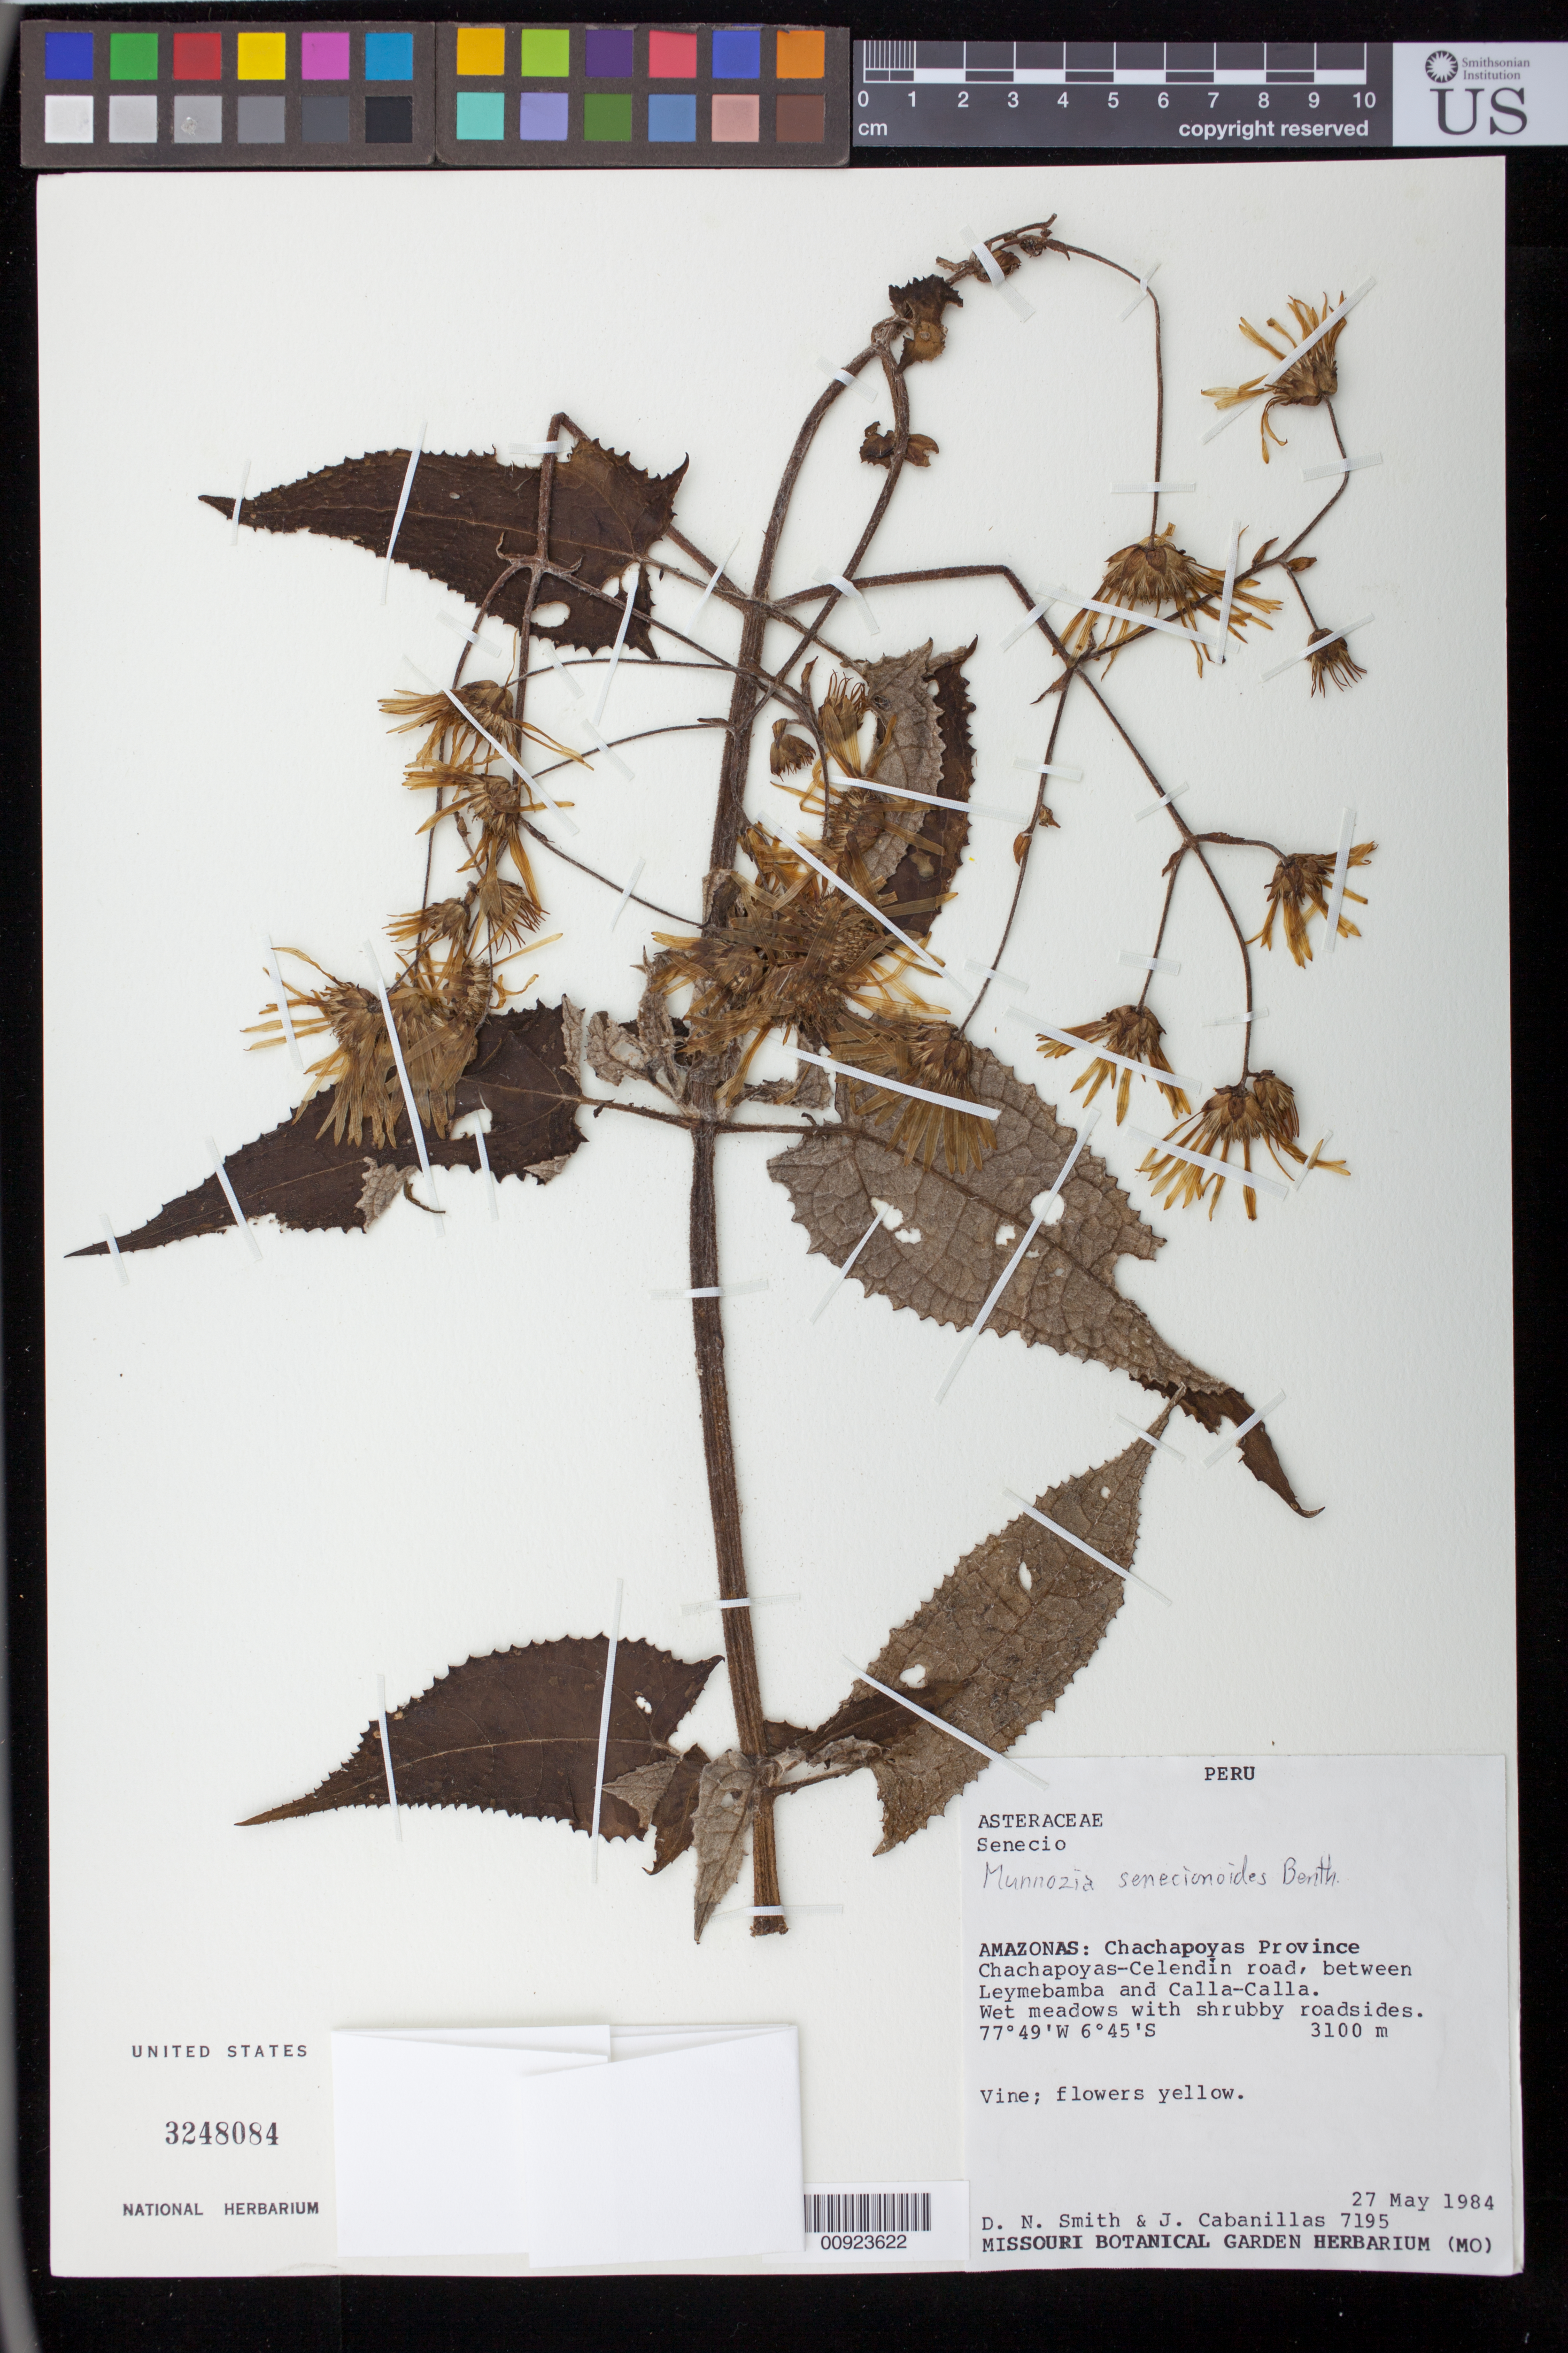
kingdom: Plantae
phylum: Tracheophyta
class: Magnoliopsida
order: Asterales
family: Asteraceae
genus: Munnozia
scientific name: Munnozia senecionidis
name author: Benth.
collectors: D. Smith & J. Cabanillas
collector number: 7195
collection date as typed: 27 May 1984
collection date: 1984-05-27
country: Peru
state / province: Amazonas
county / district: Chachapoyas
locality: Chachapoyas-Celendin road, between Leymebamba and Calla-Calla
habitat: Wet meadows with shrubby roadsides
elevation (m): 3100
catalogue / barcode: US 3248084